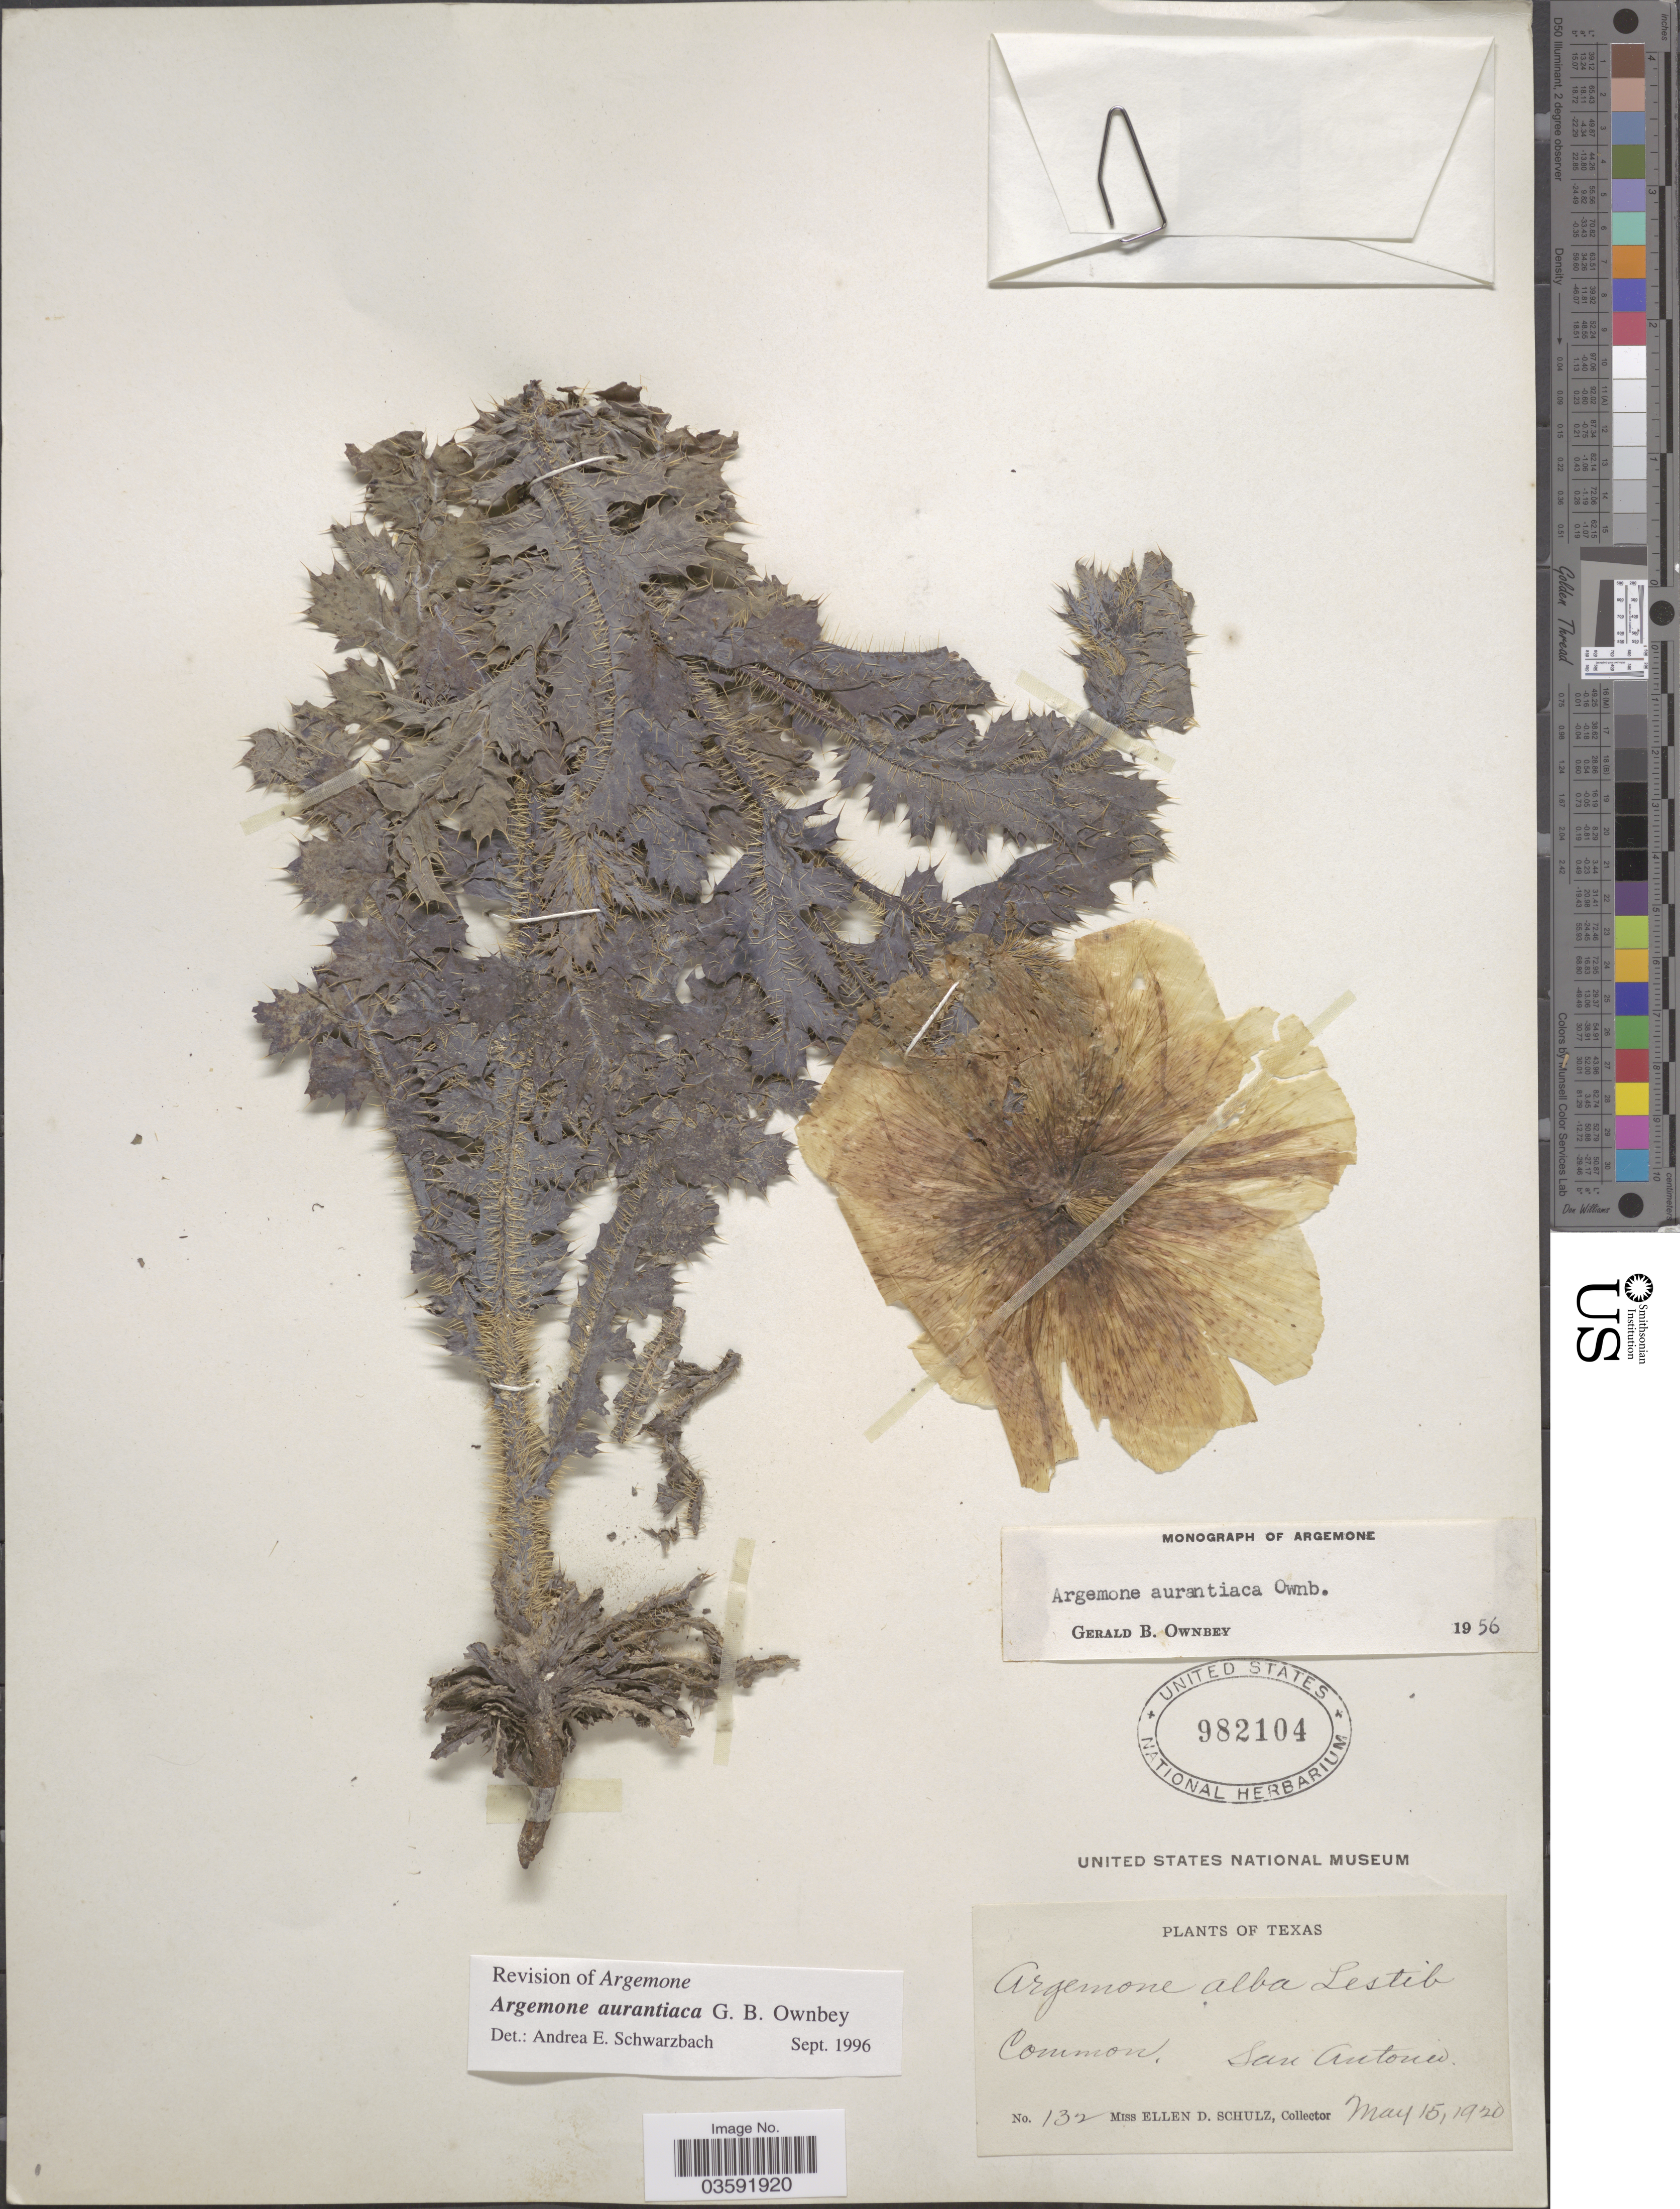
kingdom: Plantae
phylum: Tracheophyta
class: Magnoliopsida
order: Ranunculales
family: Papaveraceae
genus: Argemone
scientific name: Argemone aurantiaca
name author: G.B. Ownbey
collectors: E. D. Schulz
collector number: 132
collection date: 1920-05-15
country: United States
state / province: Texas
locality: San Antonio.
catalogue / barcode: US 982104